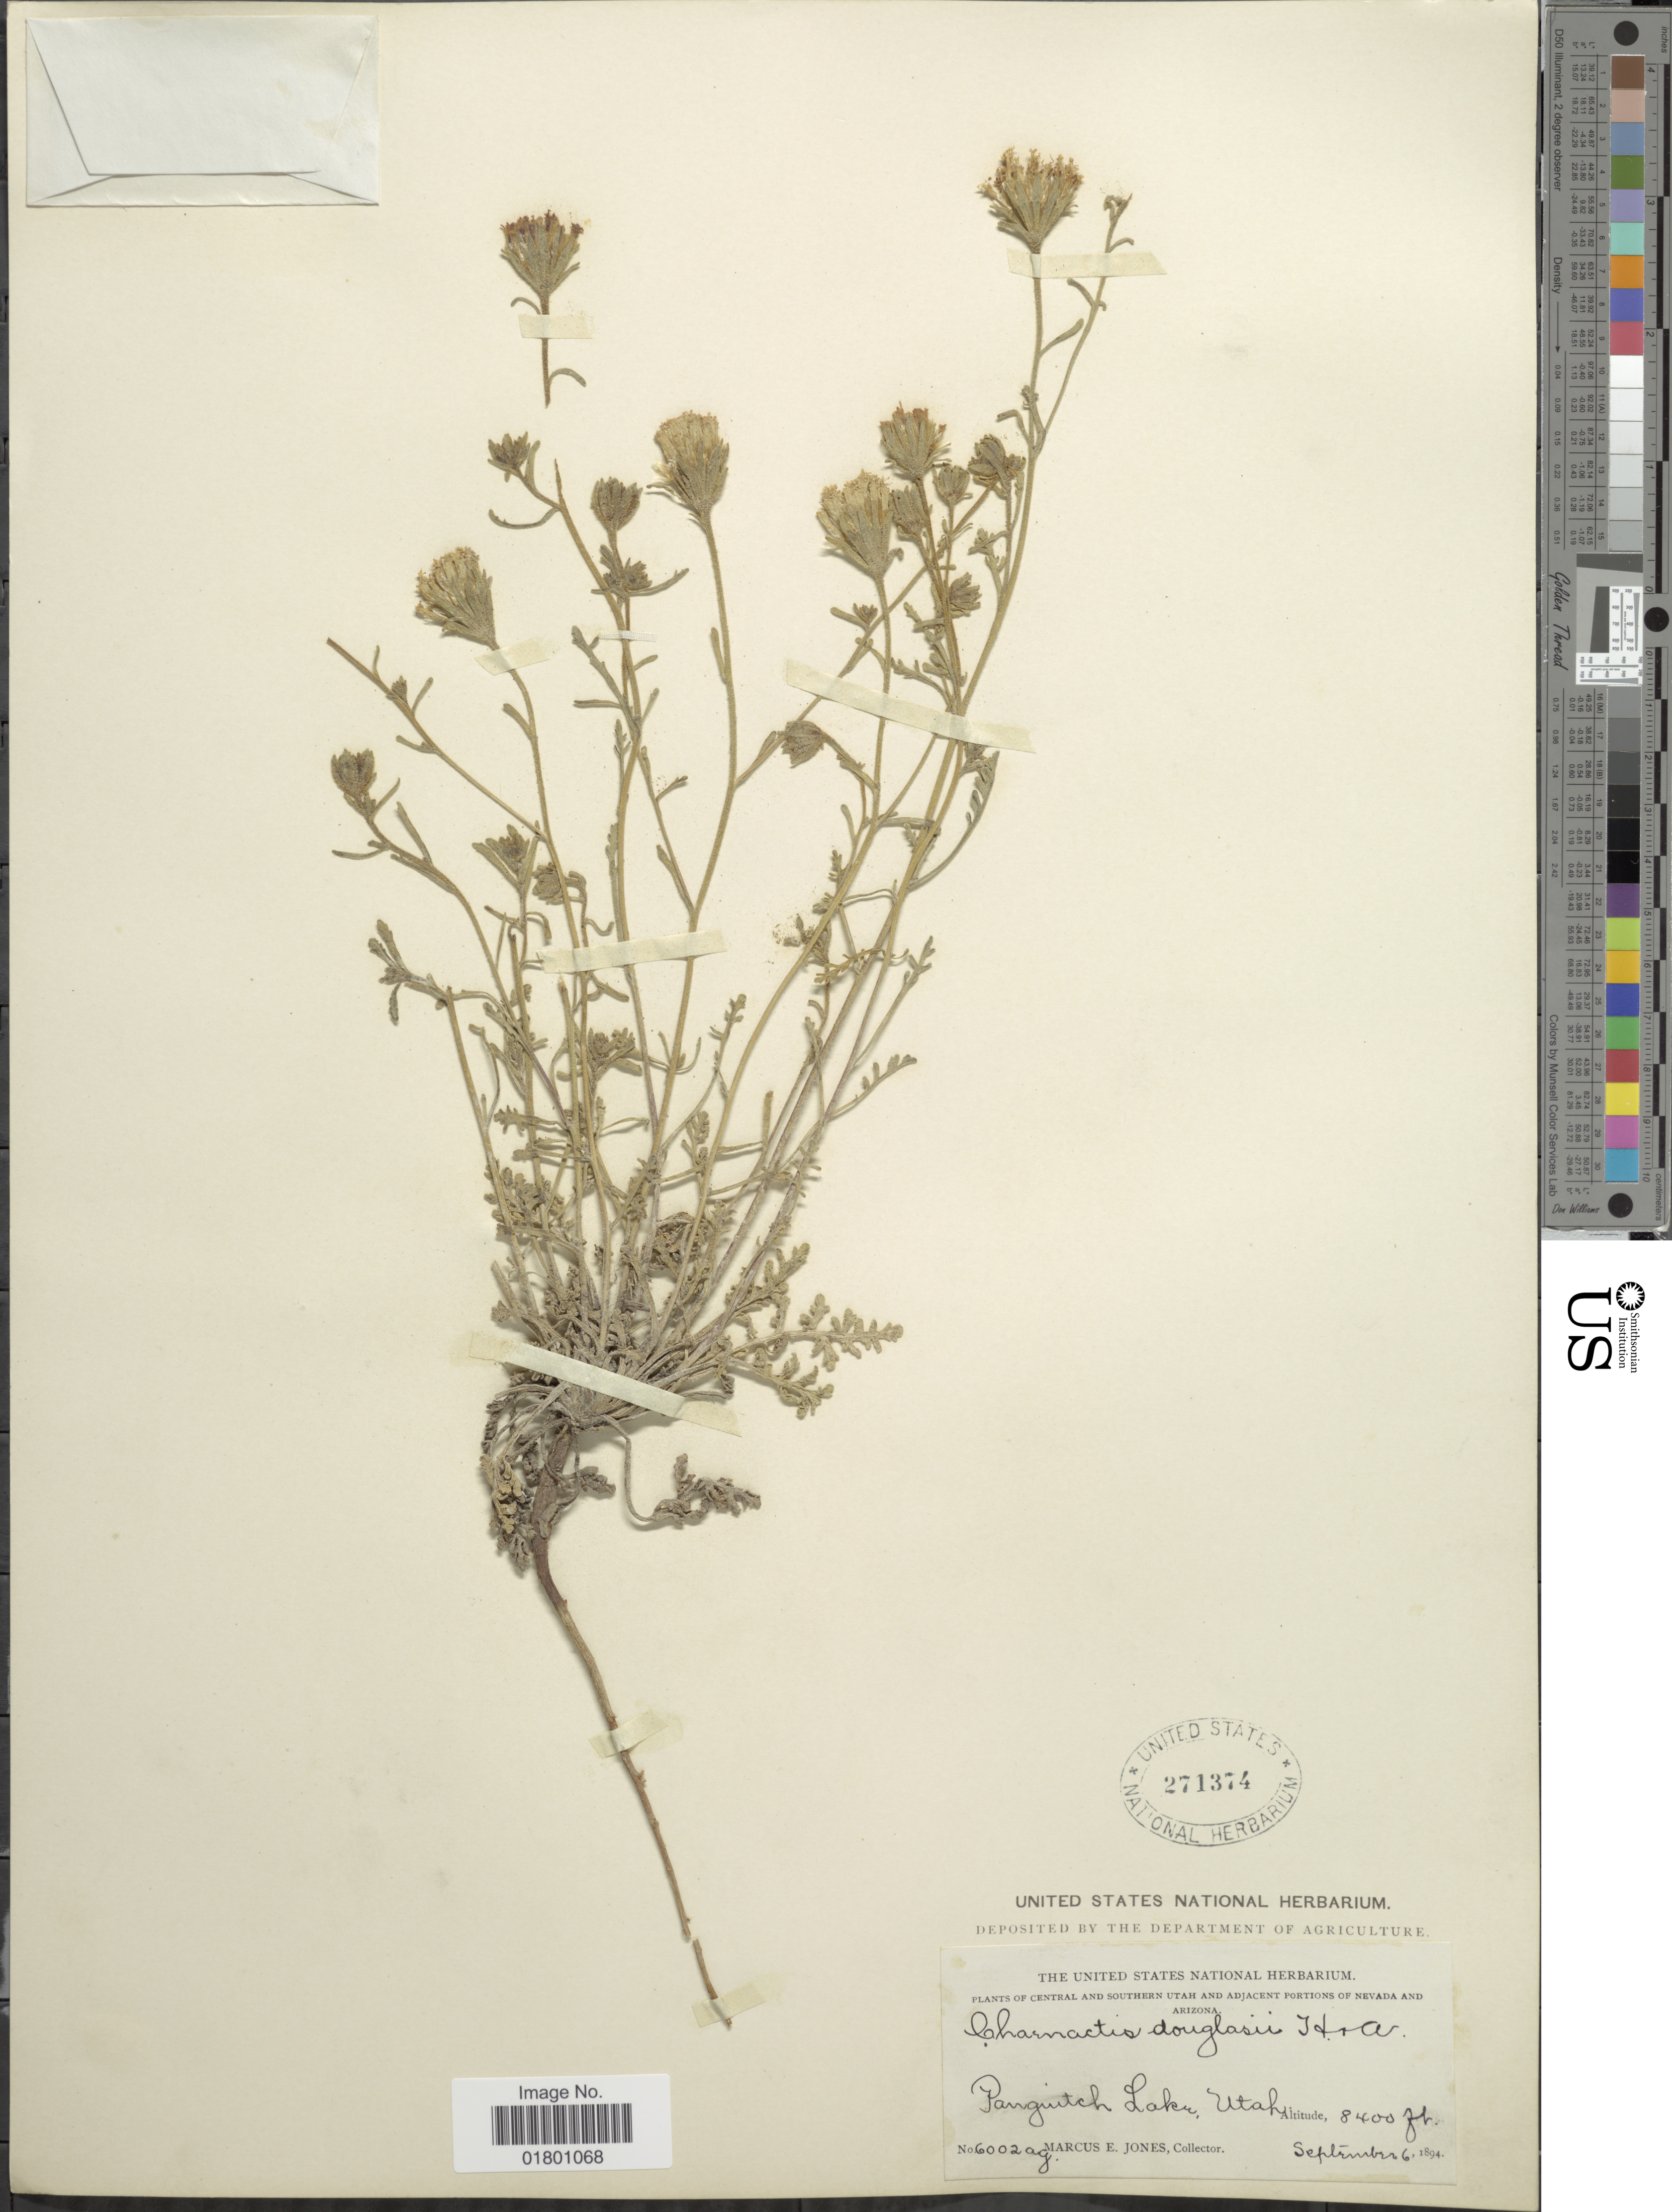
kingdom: Plantae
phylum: Tracheophyta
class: Magnoliopsida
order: Asterales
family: Asteraceae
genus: Chaenactis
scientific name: Chaenactis douglasii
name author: Hook. & Arn.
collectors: M. E. Jones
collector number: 6002ag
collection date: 1894-09-06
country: United States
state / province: Utah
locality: Central and Southern Utah and Adjacent Portions of Nevada and Arizona, Panguitch Lake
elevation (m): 2560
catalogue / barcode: US 271374